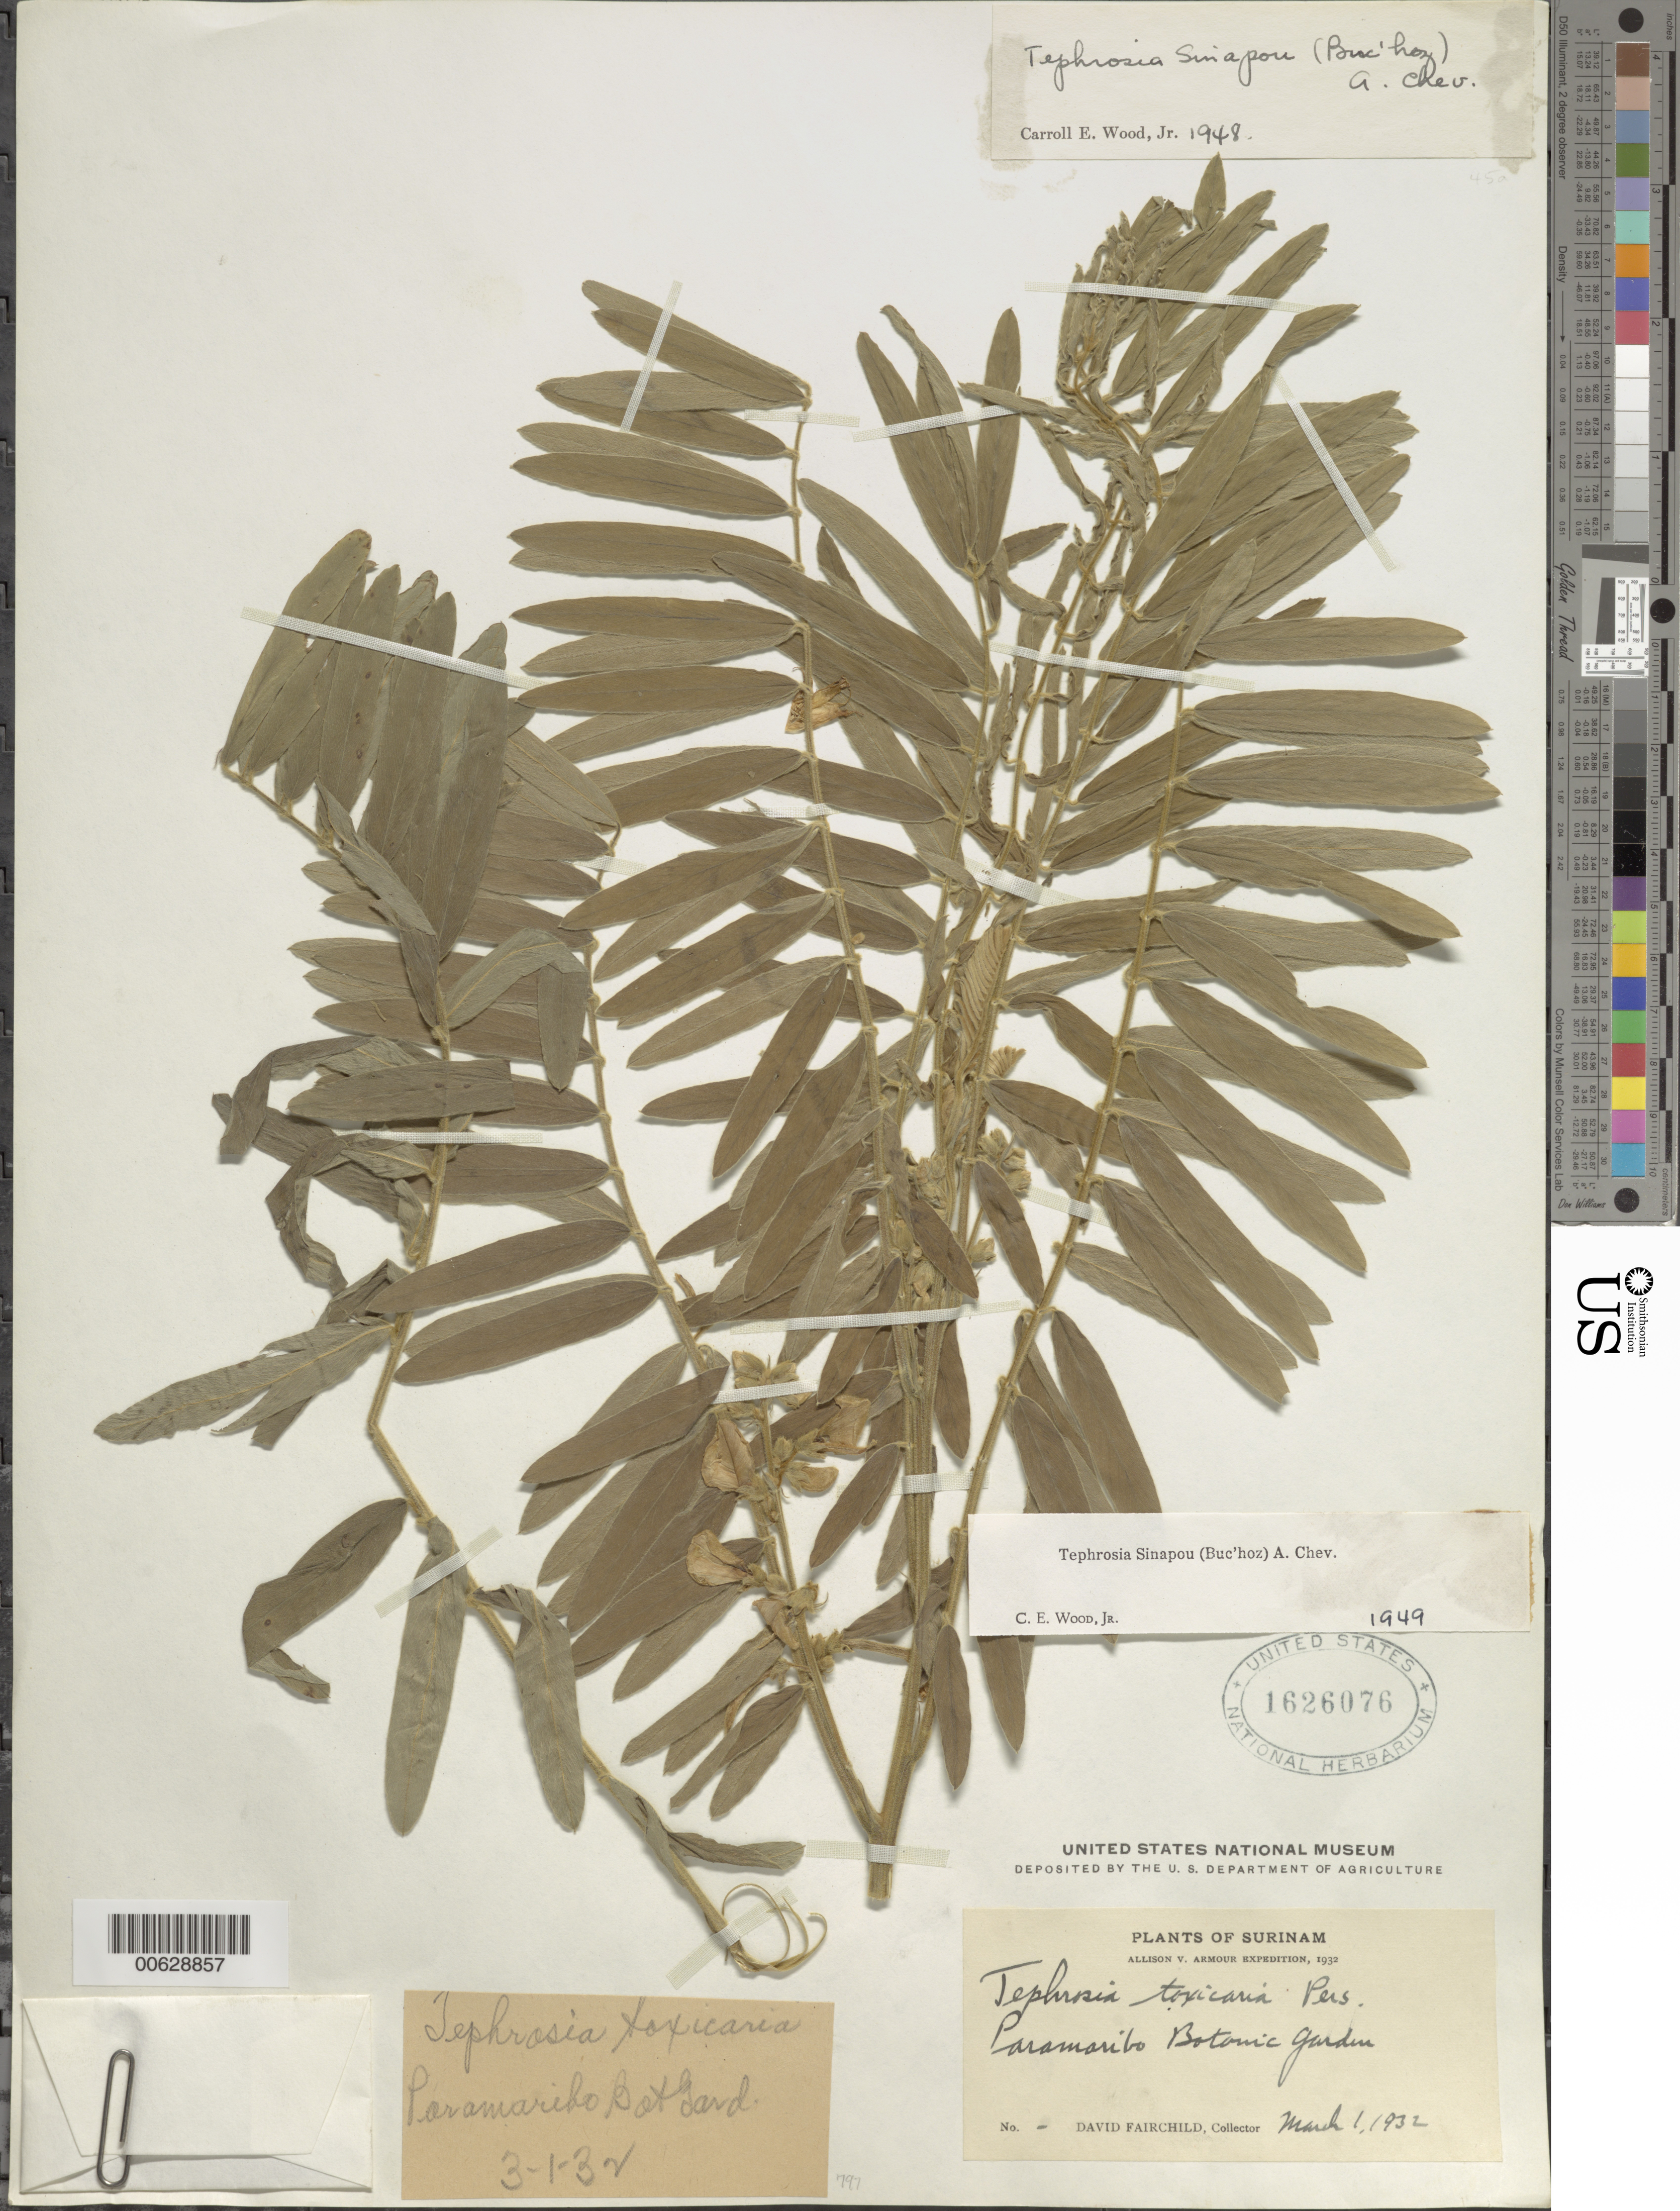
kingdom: Plantae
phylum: Tracheophyta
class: Magnoliopsida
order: Fabales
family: Fabaceae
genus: Tephrosia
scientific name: Tephrosia sinapou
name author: (Buc'hoz) A. Chev.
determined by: Wood, C. E., Jr.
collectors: D. G. Fairchild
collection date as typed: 1-Mar-32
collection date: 1932-03-01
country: Suriname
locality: Paramaribo, Botanical Gardens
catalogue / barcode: US 1626076